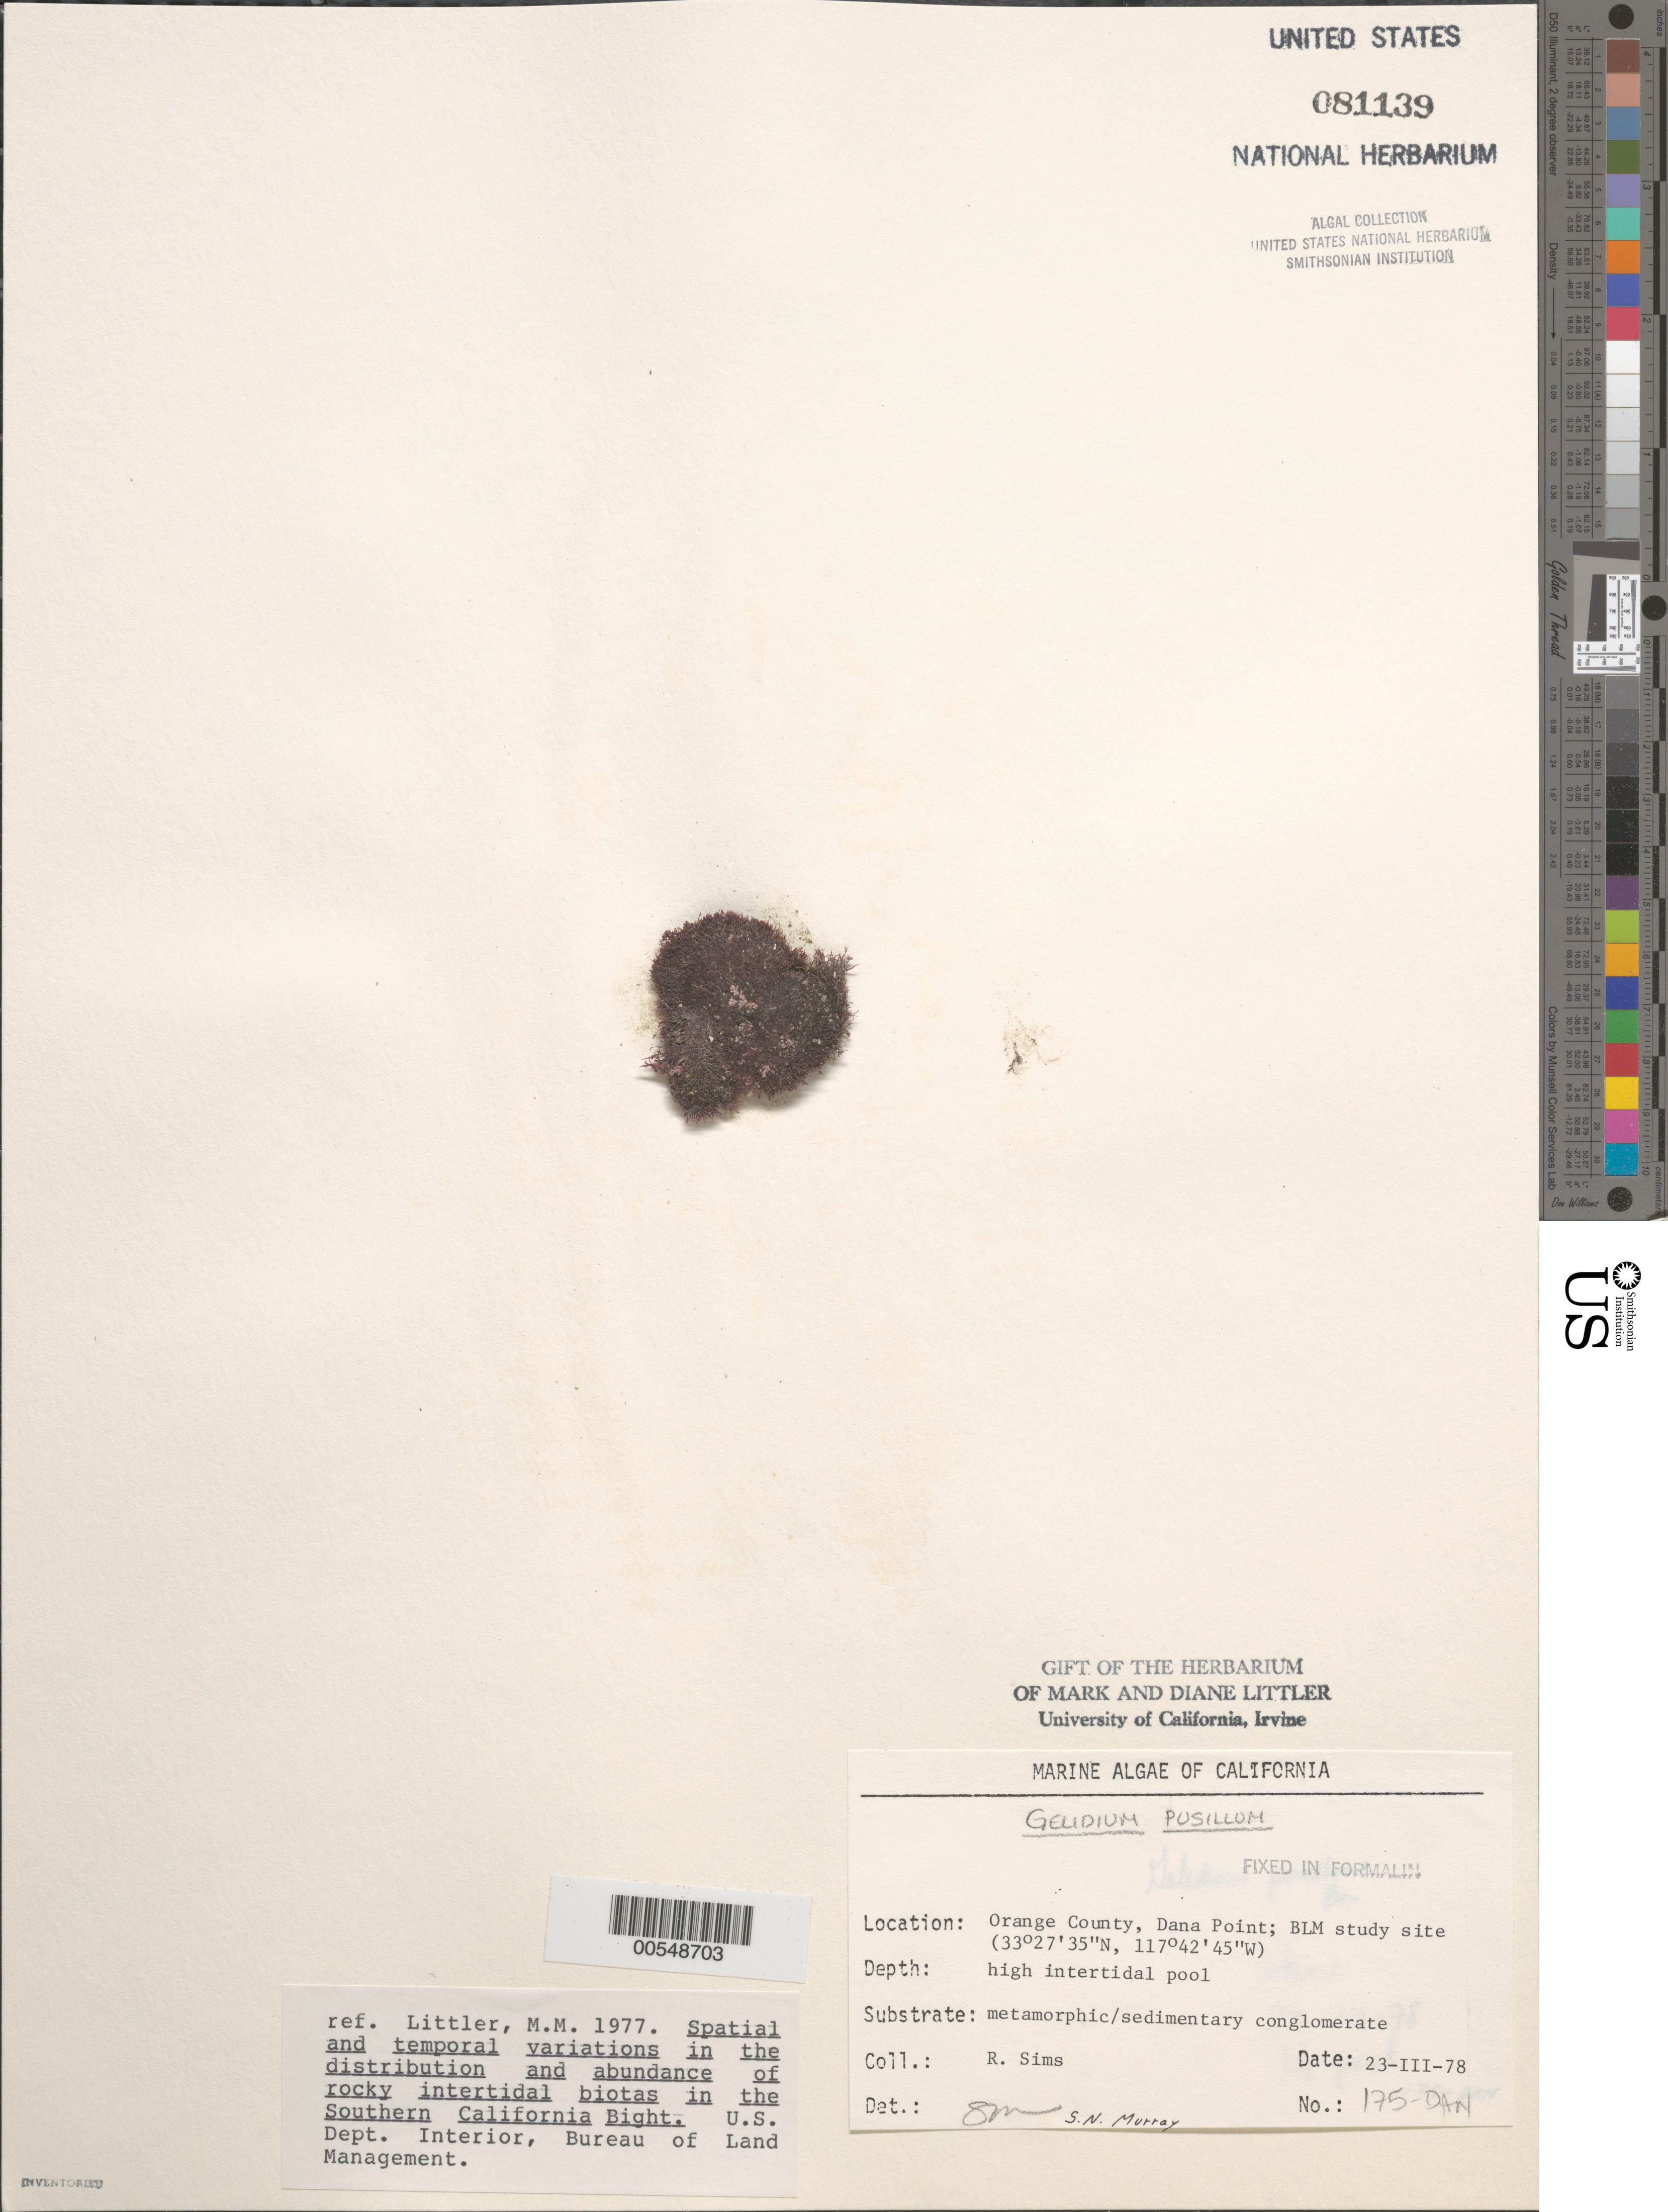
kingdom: Plantae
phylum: Rhodophyta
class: Florideophyceae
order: Gelidiales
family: Gelidiaceae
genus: Gelidium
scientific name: Gelidium pusillum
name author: (Stackh.) Le Jol.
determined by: Murray, S. N.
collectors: R. H. Sims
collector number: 175-DAN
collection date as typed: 23 Mar 1978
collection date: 1978-03-23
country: United States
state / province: California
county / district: Orange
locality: Dana Point, 1 km north of marina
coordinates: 33 27'35"N, 117 42'45"W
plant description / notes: BLM-SOCALBIGHT Rocky Intertidal Survey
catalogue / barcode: US 81139